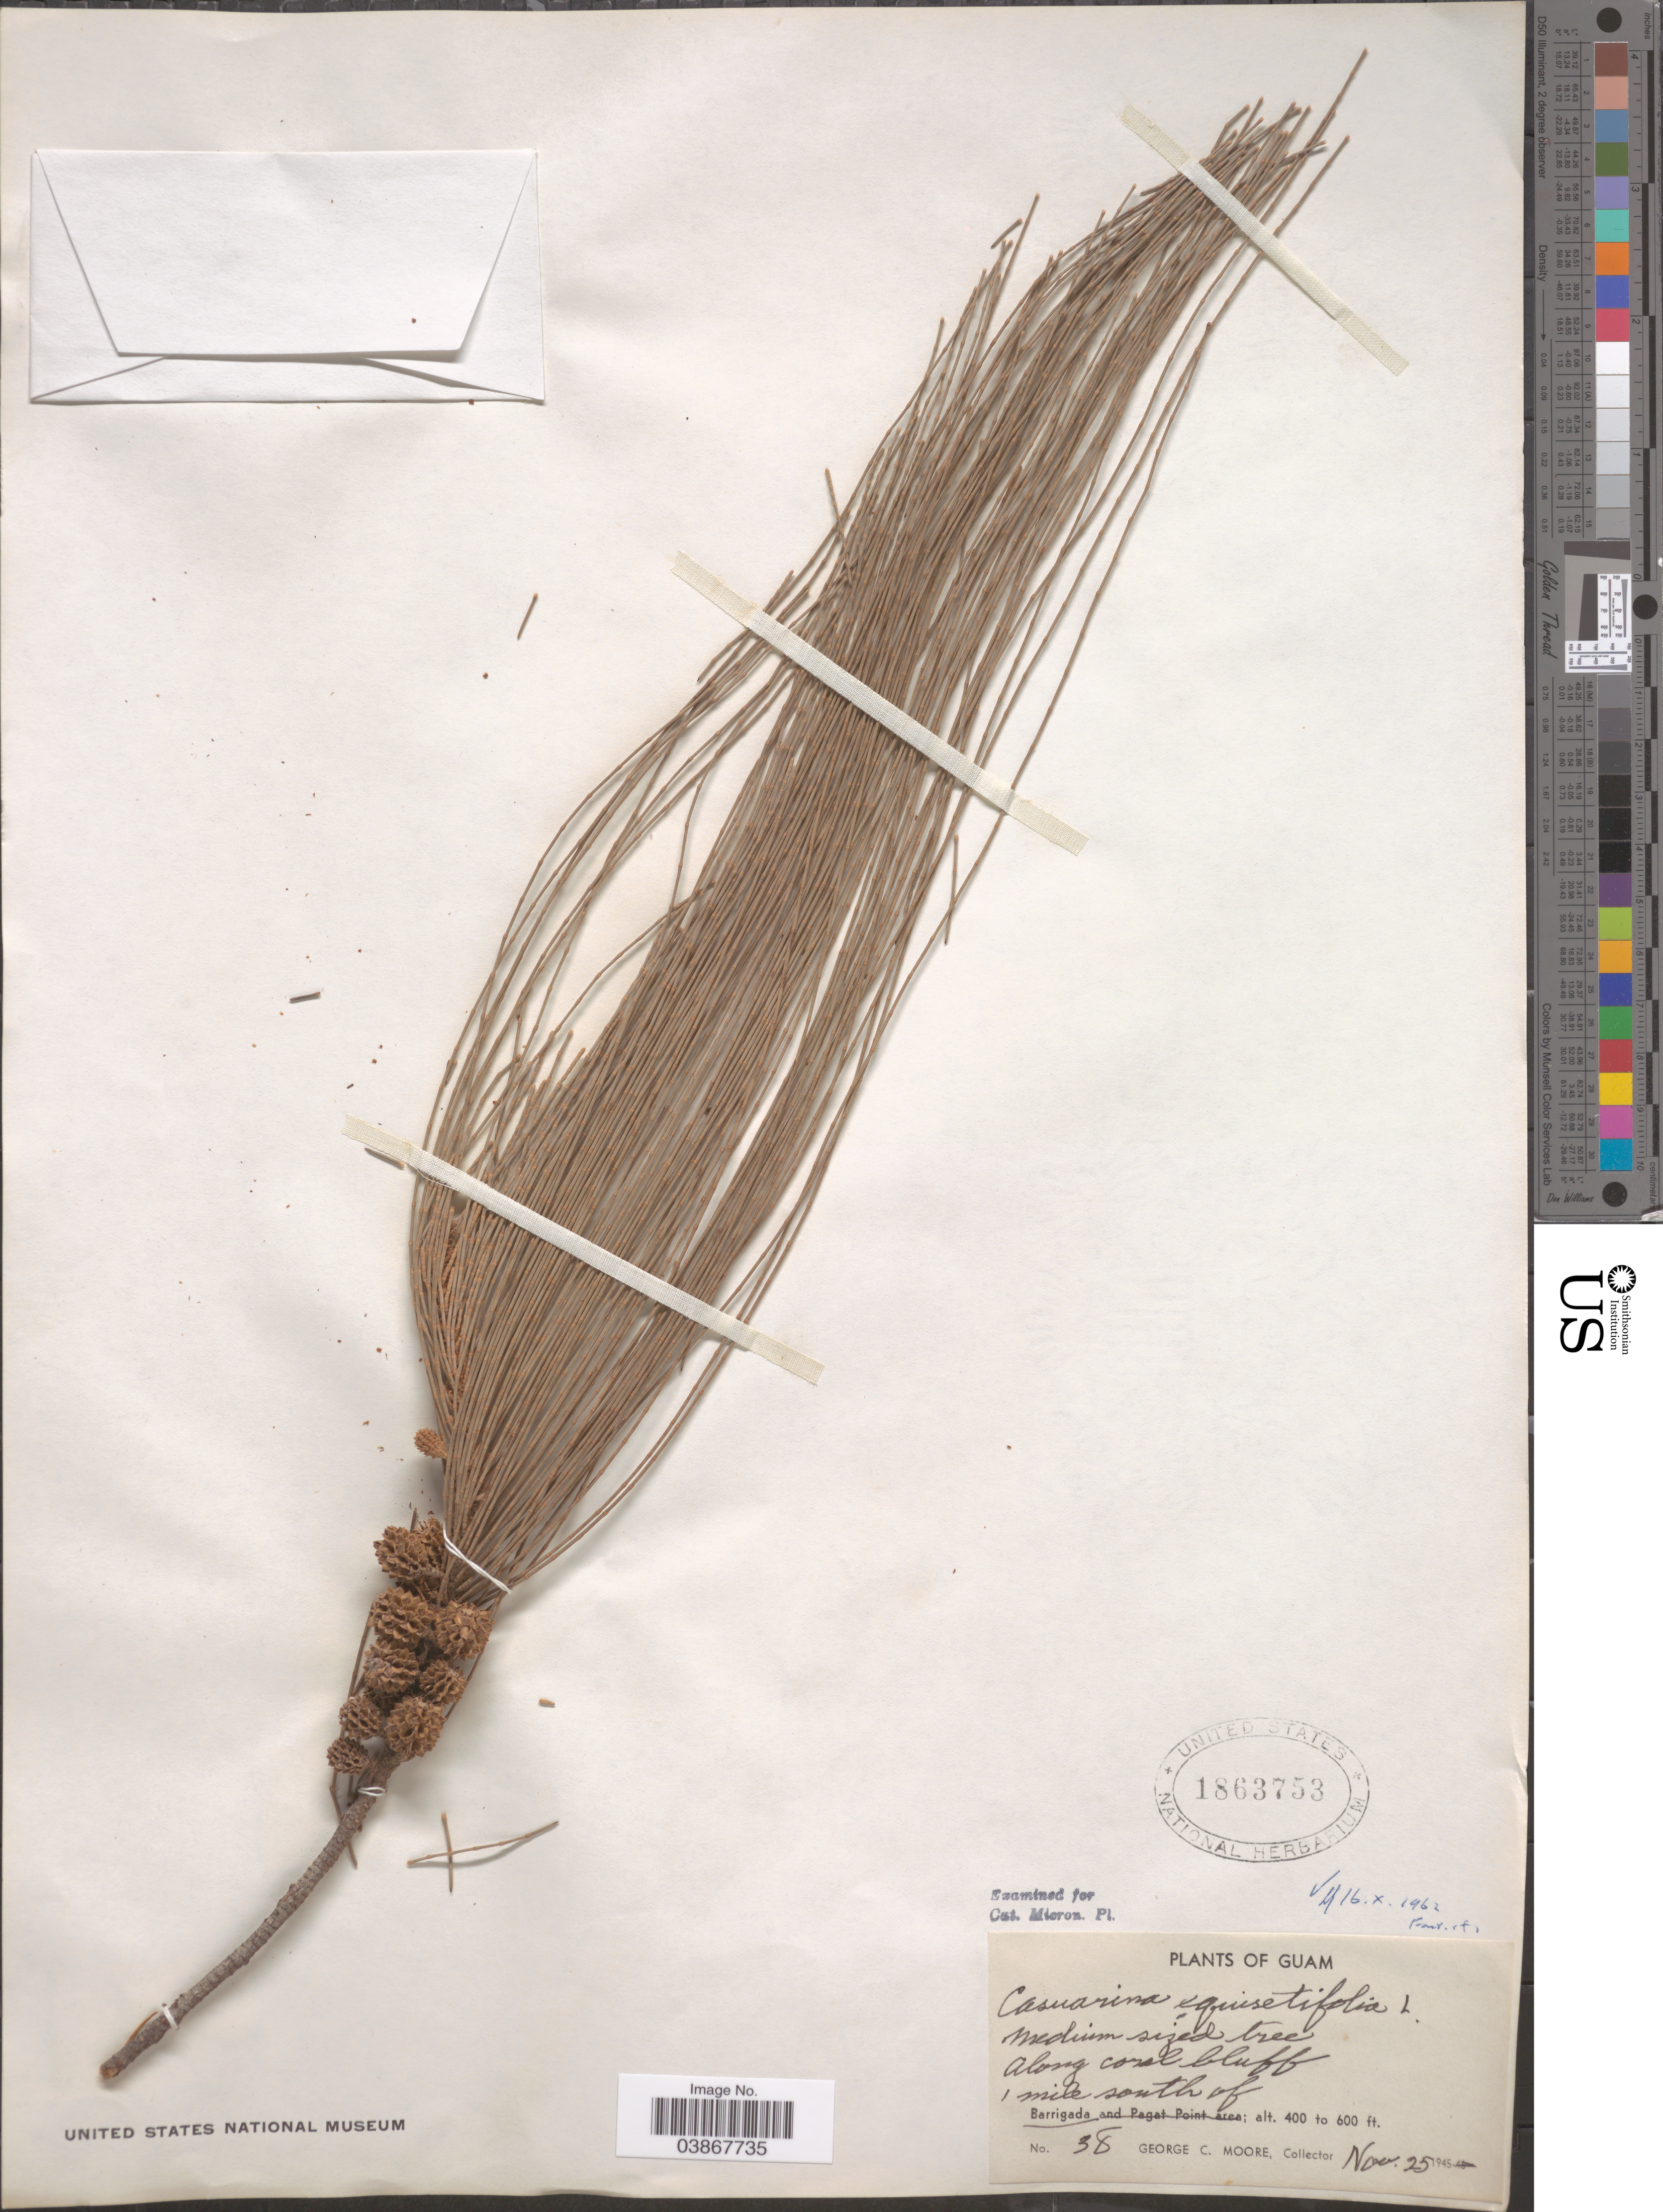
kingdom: Plantae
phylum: Tracheophyta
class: Magnoliopsida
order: Fagales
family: Casuarinaceae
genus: Casuarina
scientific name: Casuarina equisetifolia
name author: L.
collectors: G. C. Moore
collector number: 38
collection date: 1945-11-25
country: Guam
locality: Along coral bluff 1 mile south of Barrigada.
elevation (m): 122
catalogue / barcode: US 1863753